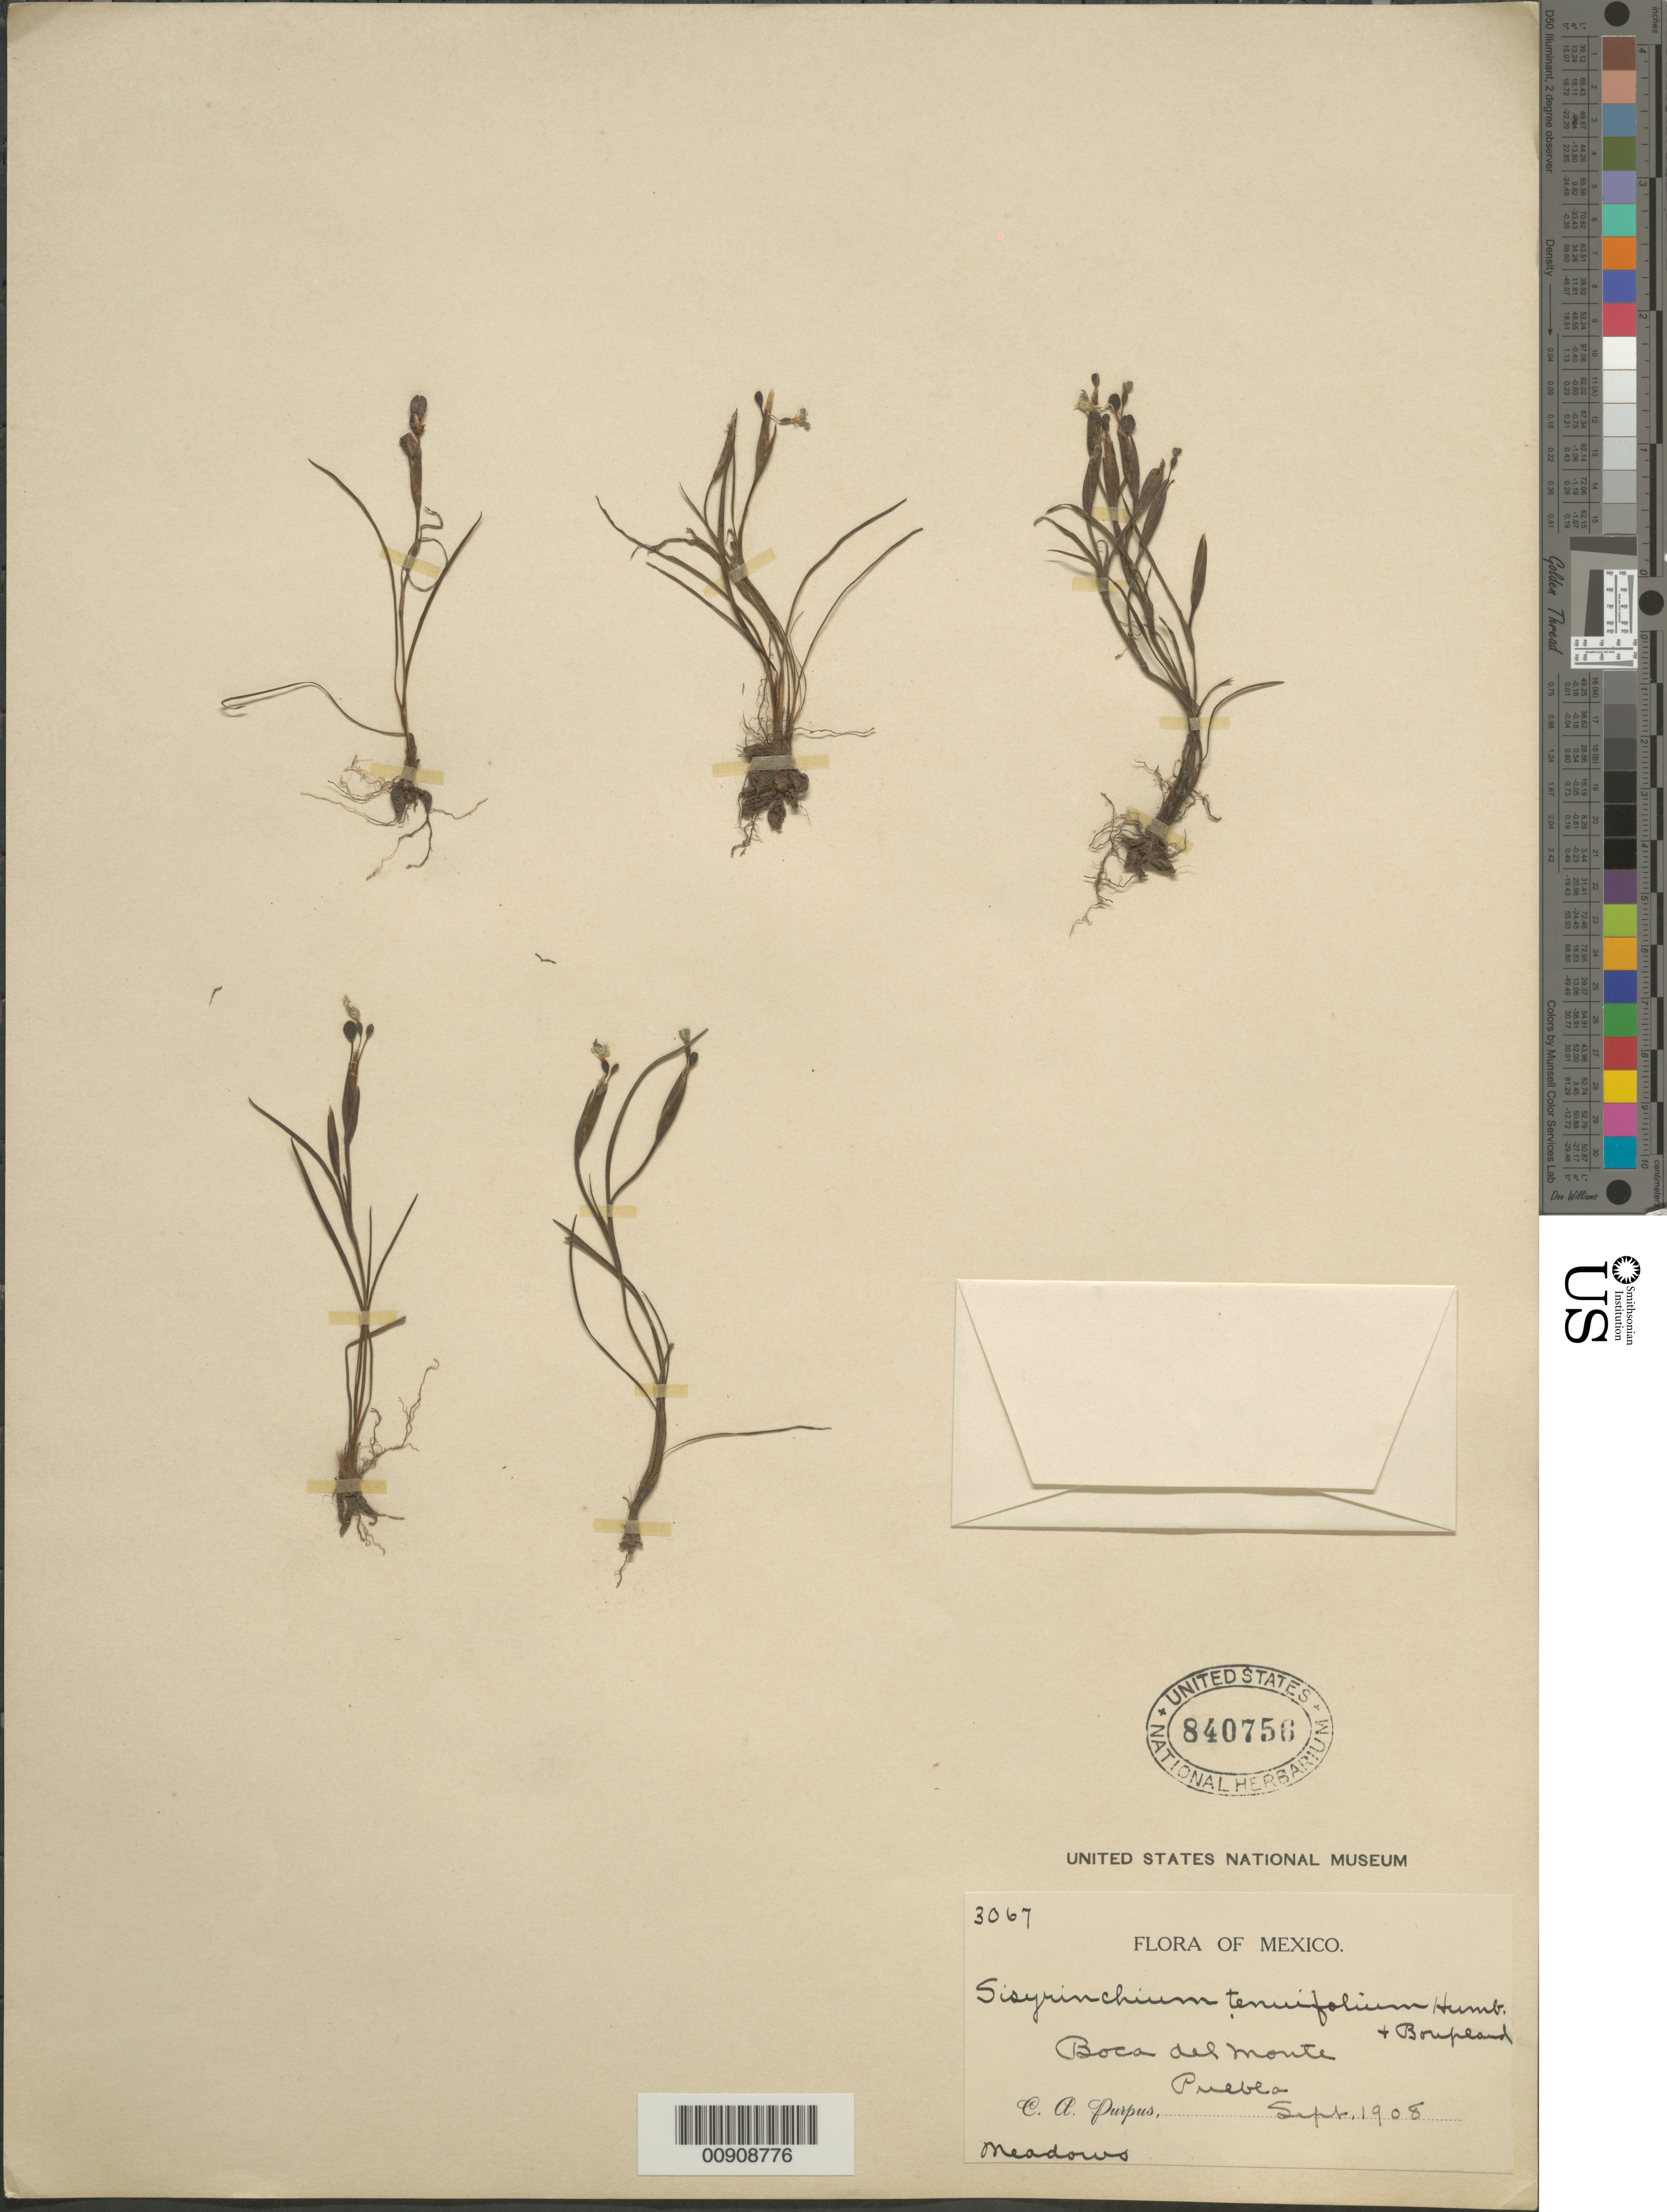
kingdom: Plantae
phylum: Tracheophyta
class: Liliopsida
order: Asparagales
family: Iridaceae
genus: Sisyrinchium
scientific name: Sisyrinchium tenuifolium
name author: Humb. & Bonpl. ex Willd.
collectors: C. A. Purpus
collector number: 3067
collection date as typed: Sep 1908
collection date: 1908-09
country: Mexico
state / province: Puebla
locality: Boca del Monte, Puebla.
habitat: Meadows.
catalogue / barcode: US 840756